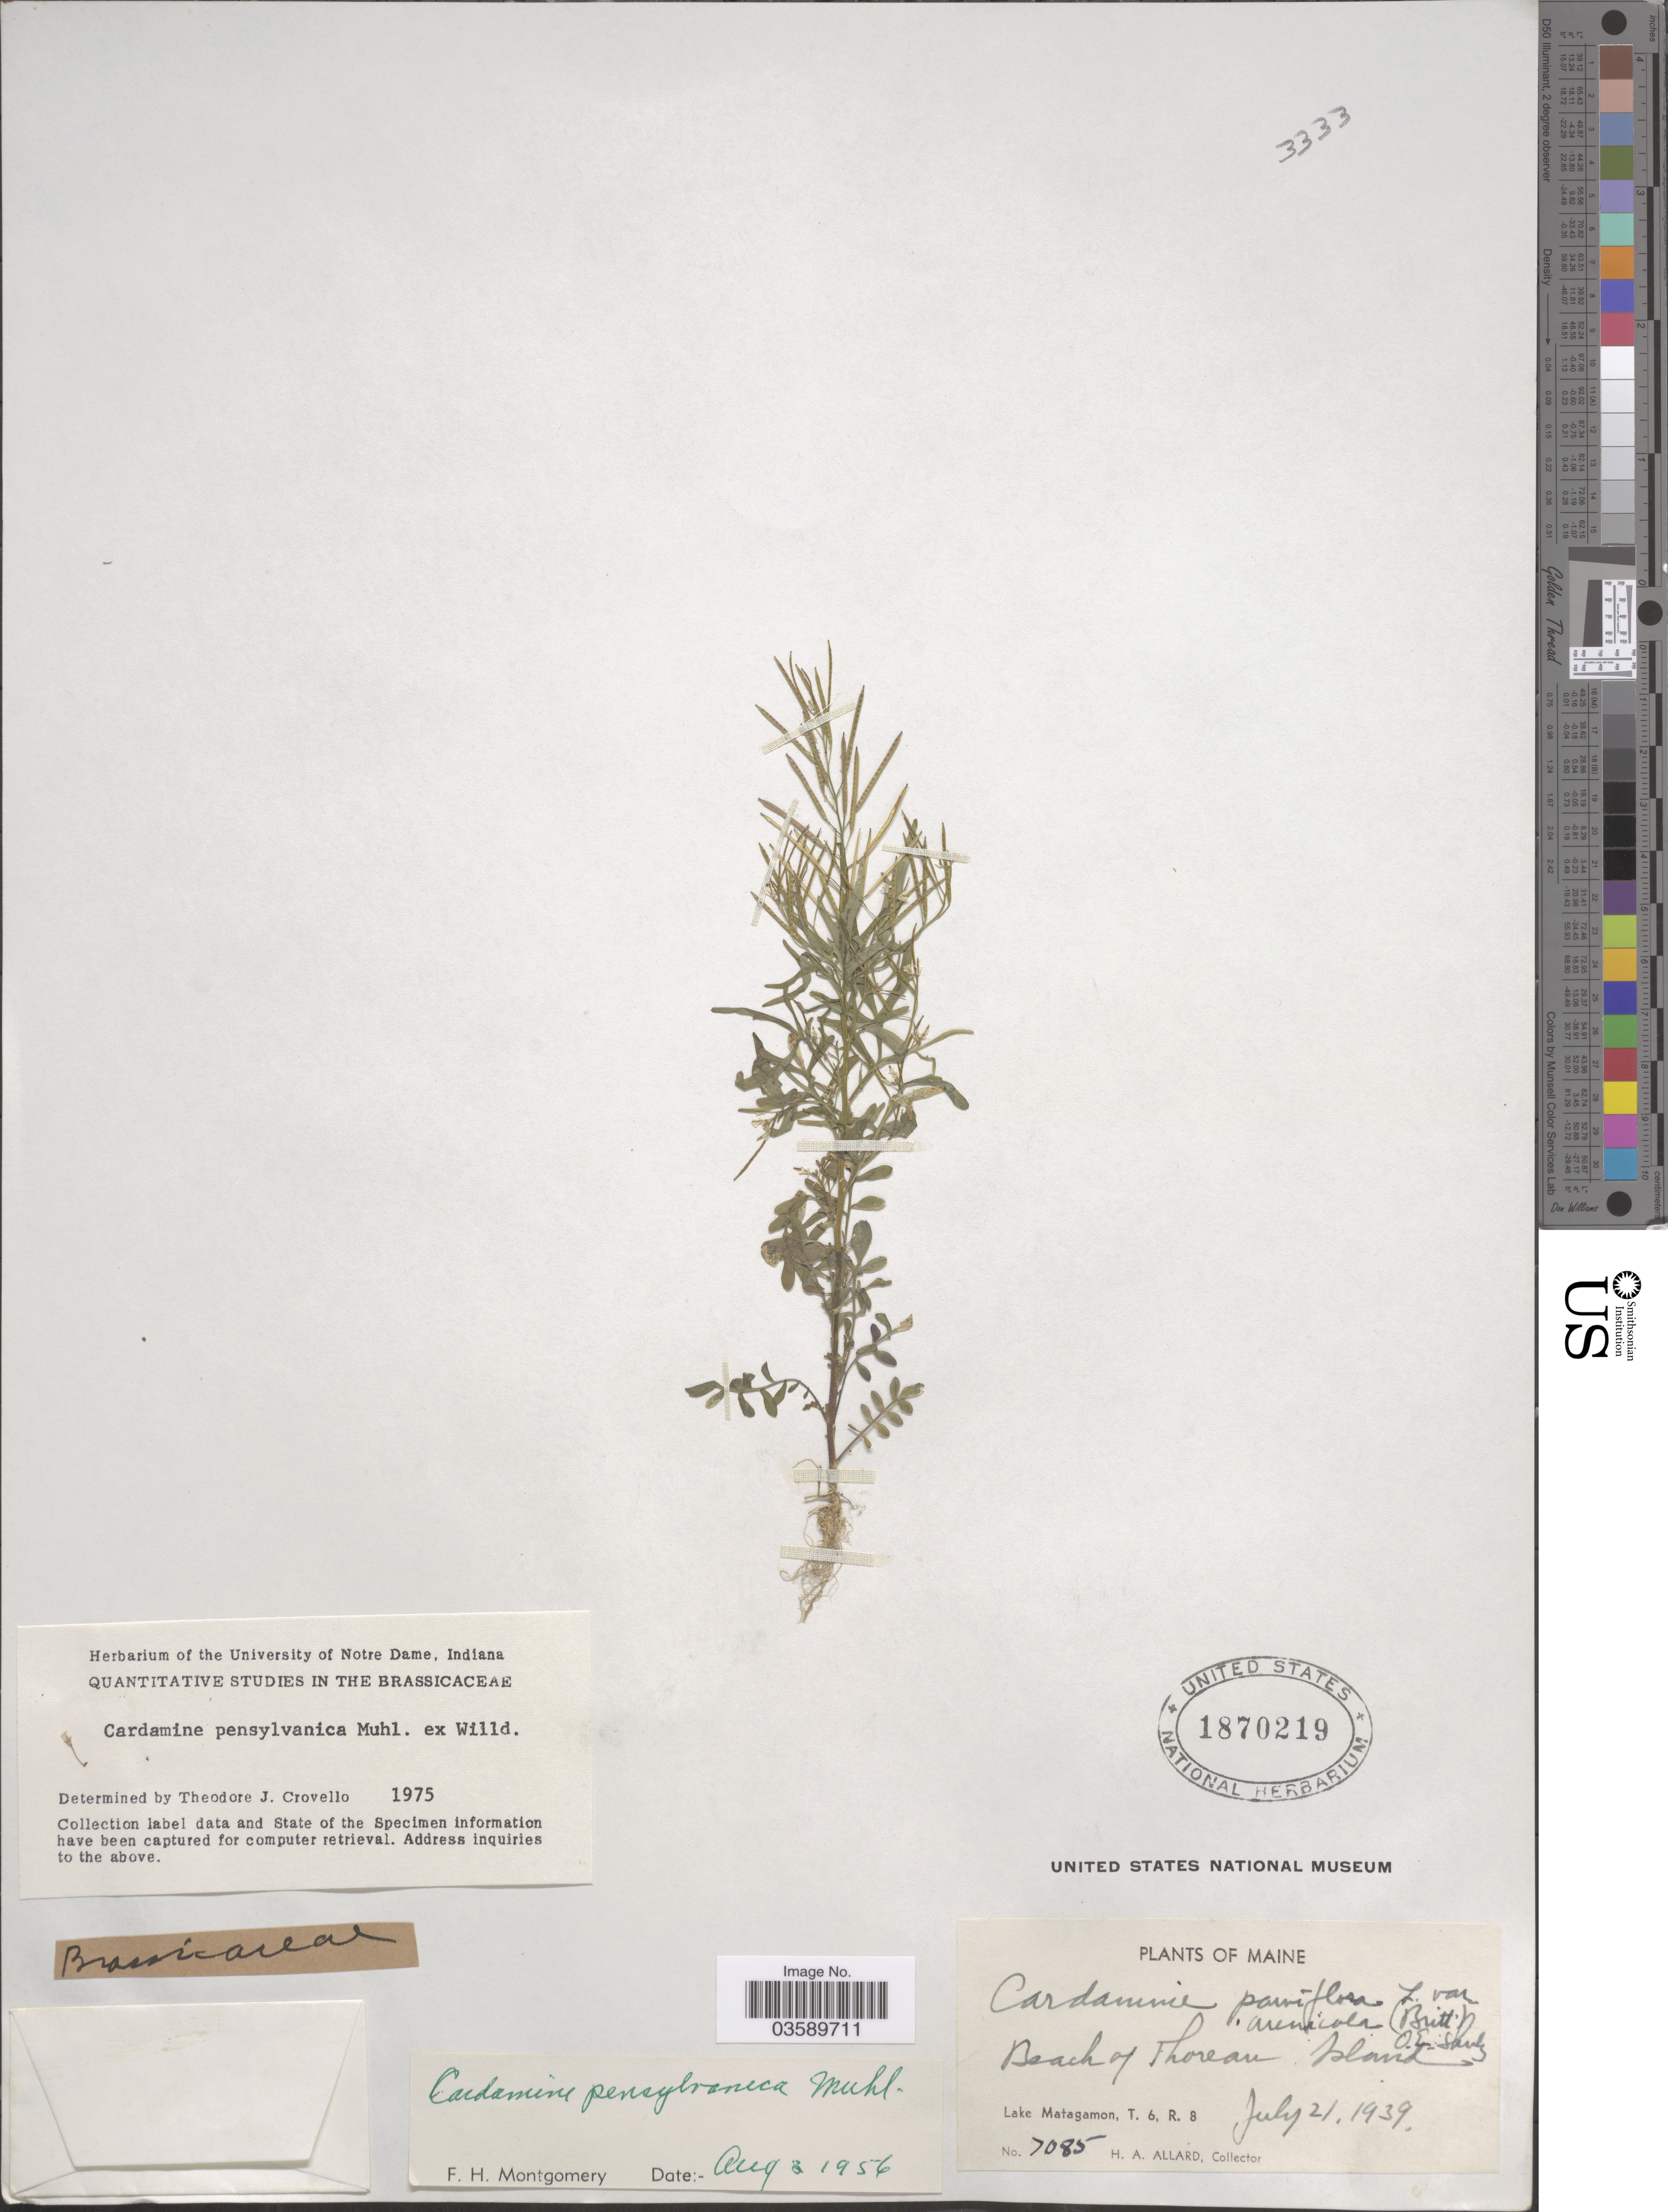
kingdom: Plantae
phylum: Tracheophyta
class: Magnoliopsida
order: Brassicales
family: Brassicaceae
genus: Cardamine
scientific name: Cardamine pensylvanica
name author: Muhl. ex Willd.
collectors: H. A. Allard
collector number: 7085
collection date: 1939-07-21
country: United States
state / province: Maine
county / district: Piscataquis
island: Thoreau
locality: Beach of Thoreau Island. Lake Matagamon, T. 6, R. 8.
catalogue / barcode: US 1870219